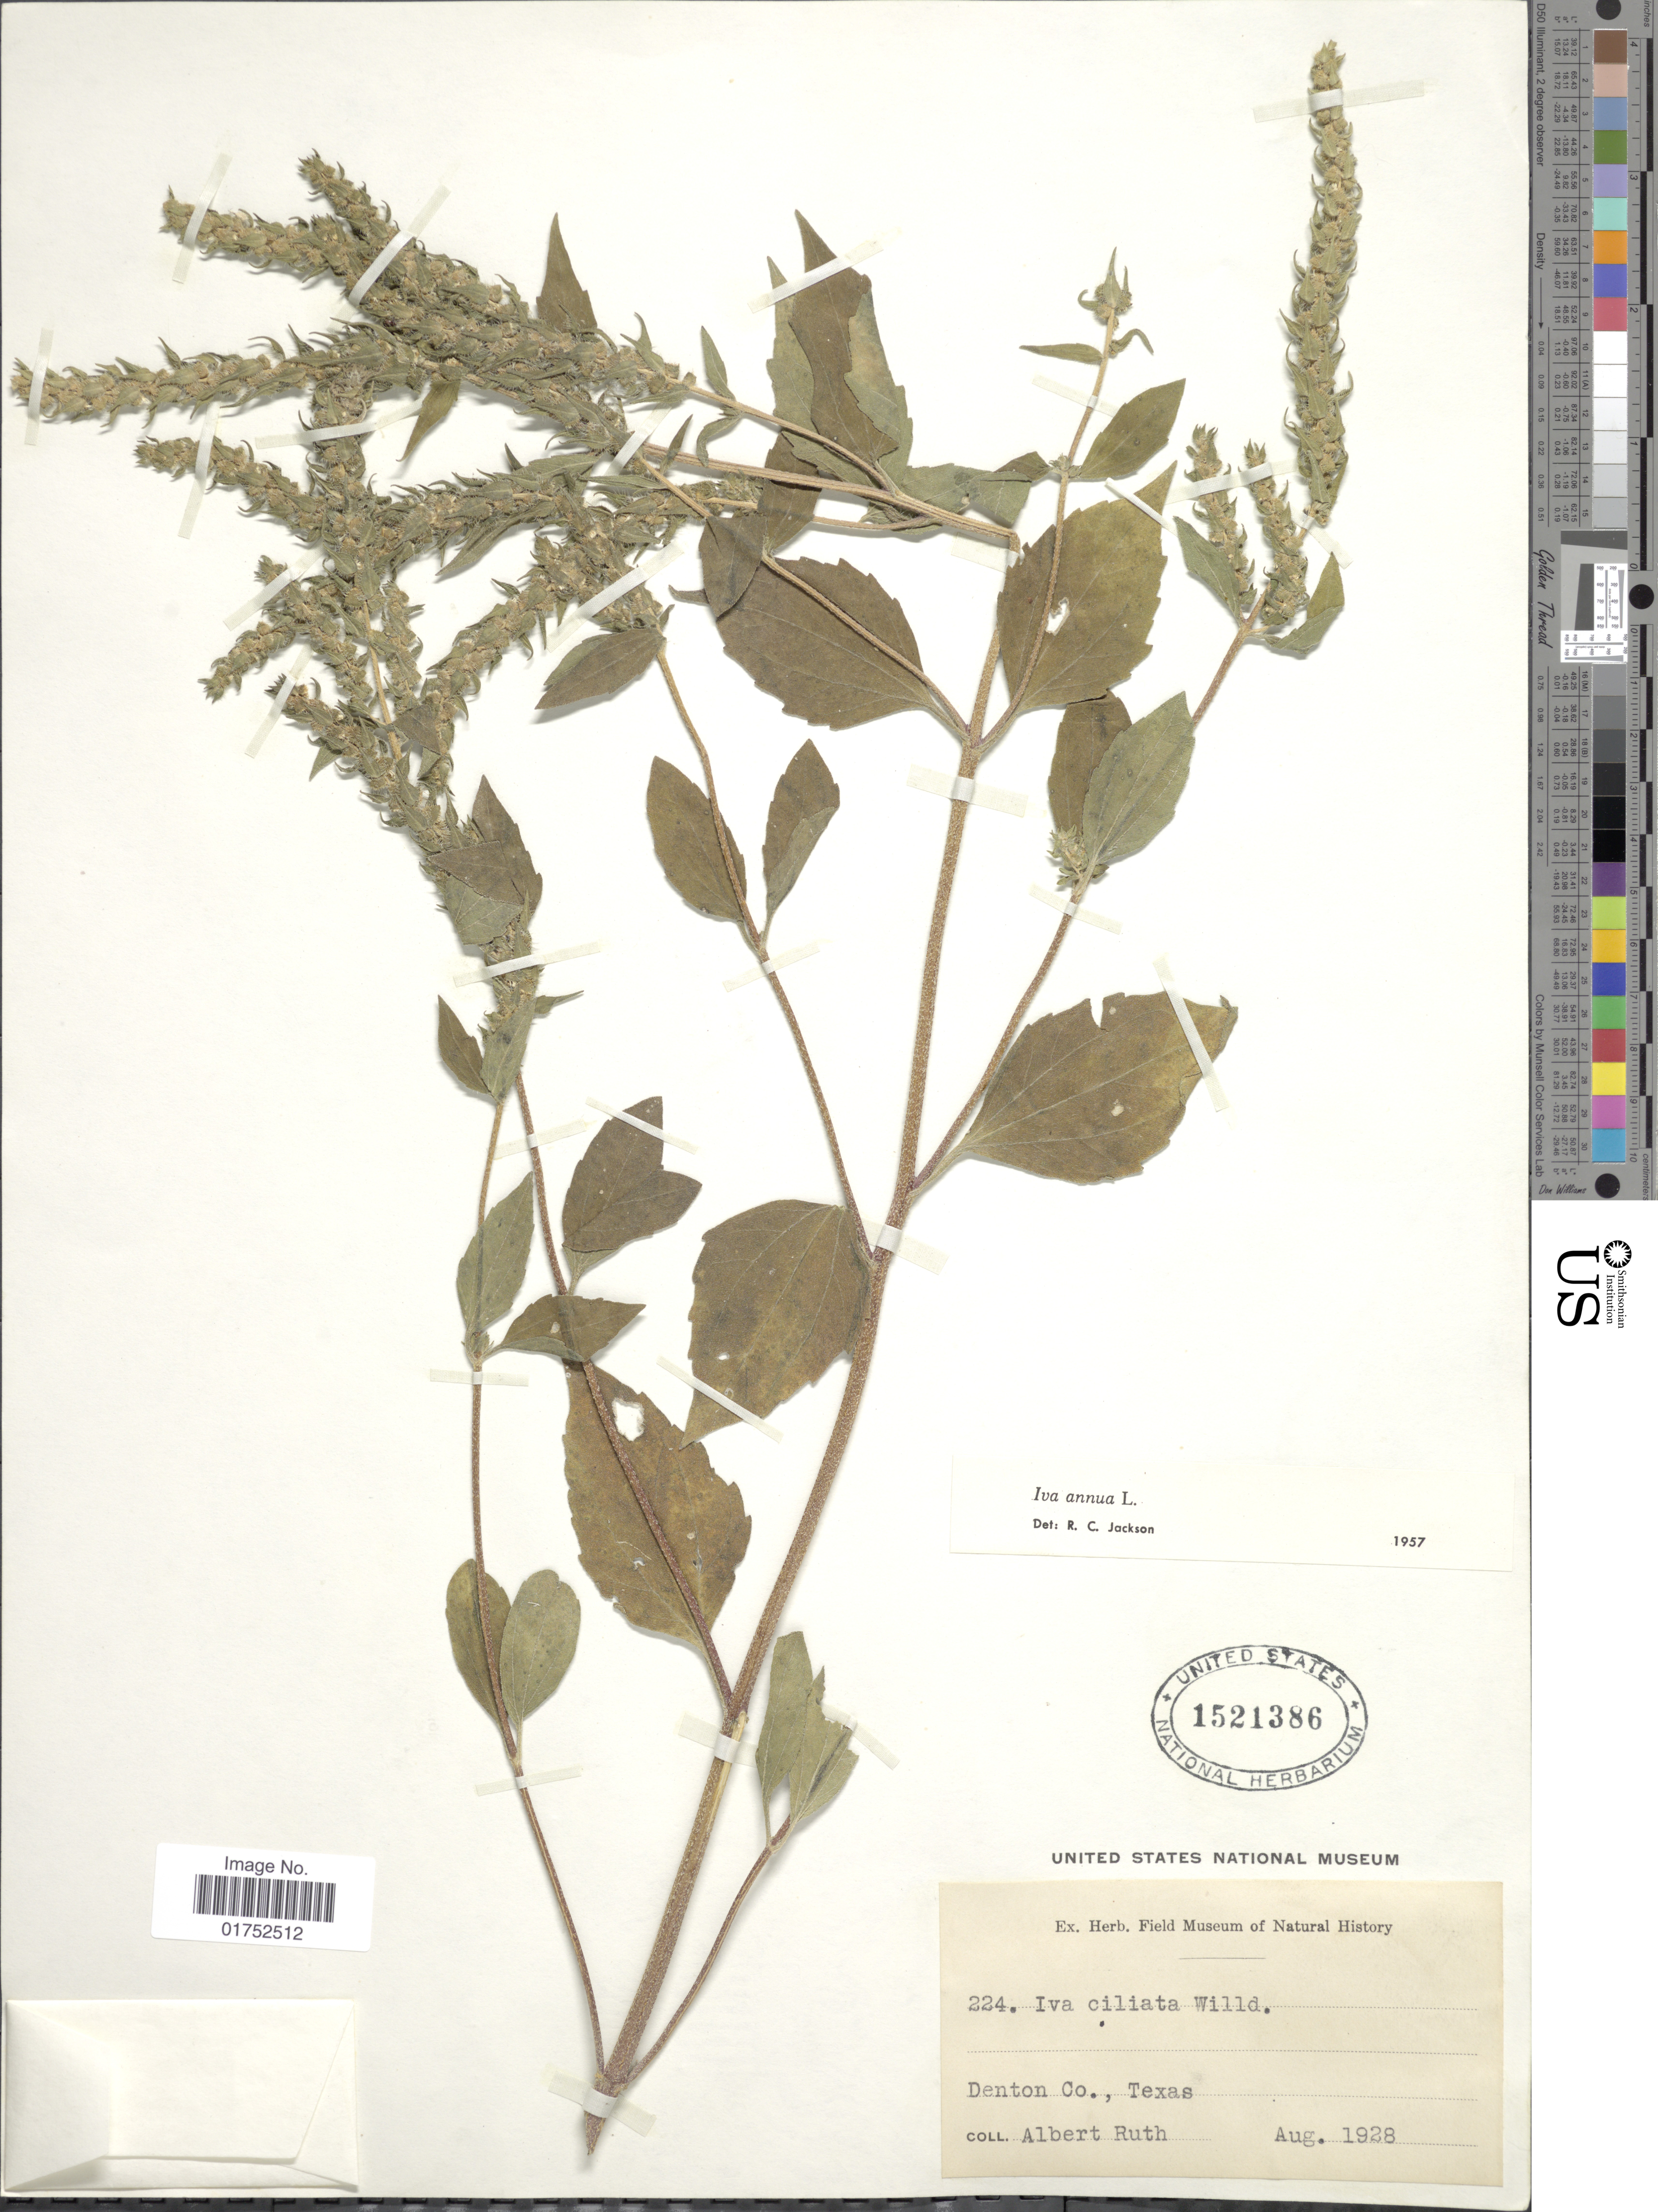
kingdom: Plantae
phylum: Tracheophyta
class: Magnoliopsida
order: Asterales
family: Asteraceae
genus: Iva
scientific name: Iva annua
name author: L.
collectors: A. Ruth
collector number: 224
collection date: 1928-08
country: United States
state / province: Texas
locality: Denton Co.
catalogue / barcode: US 1521386